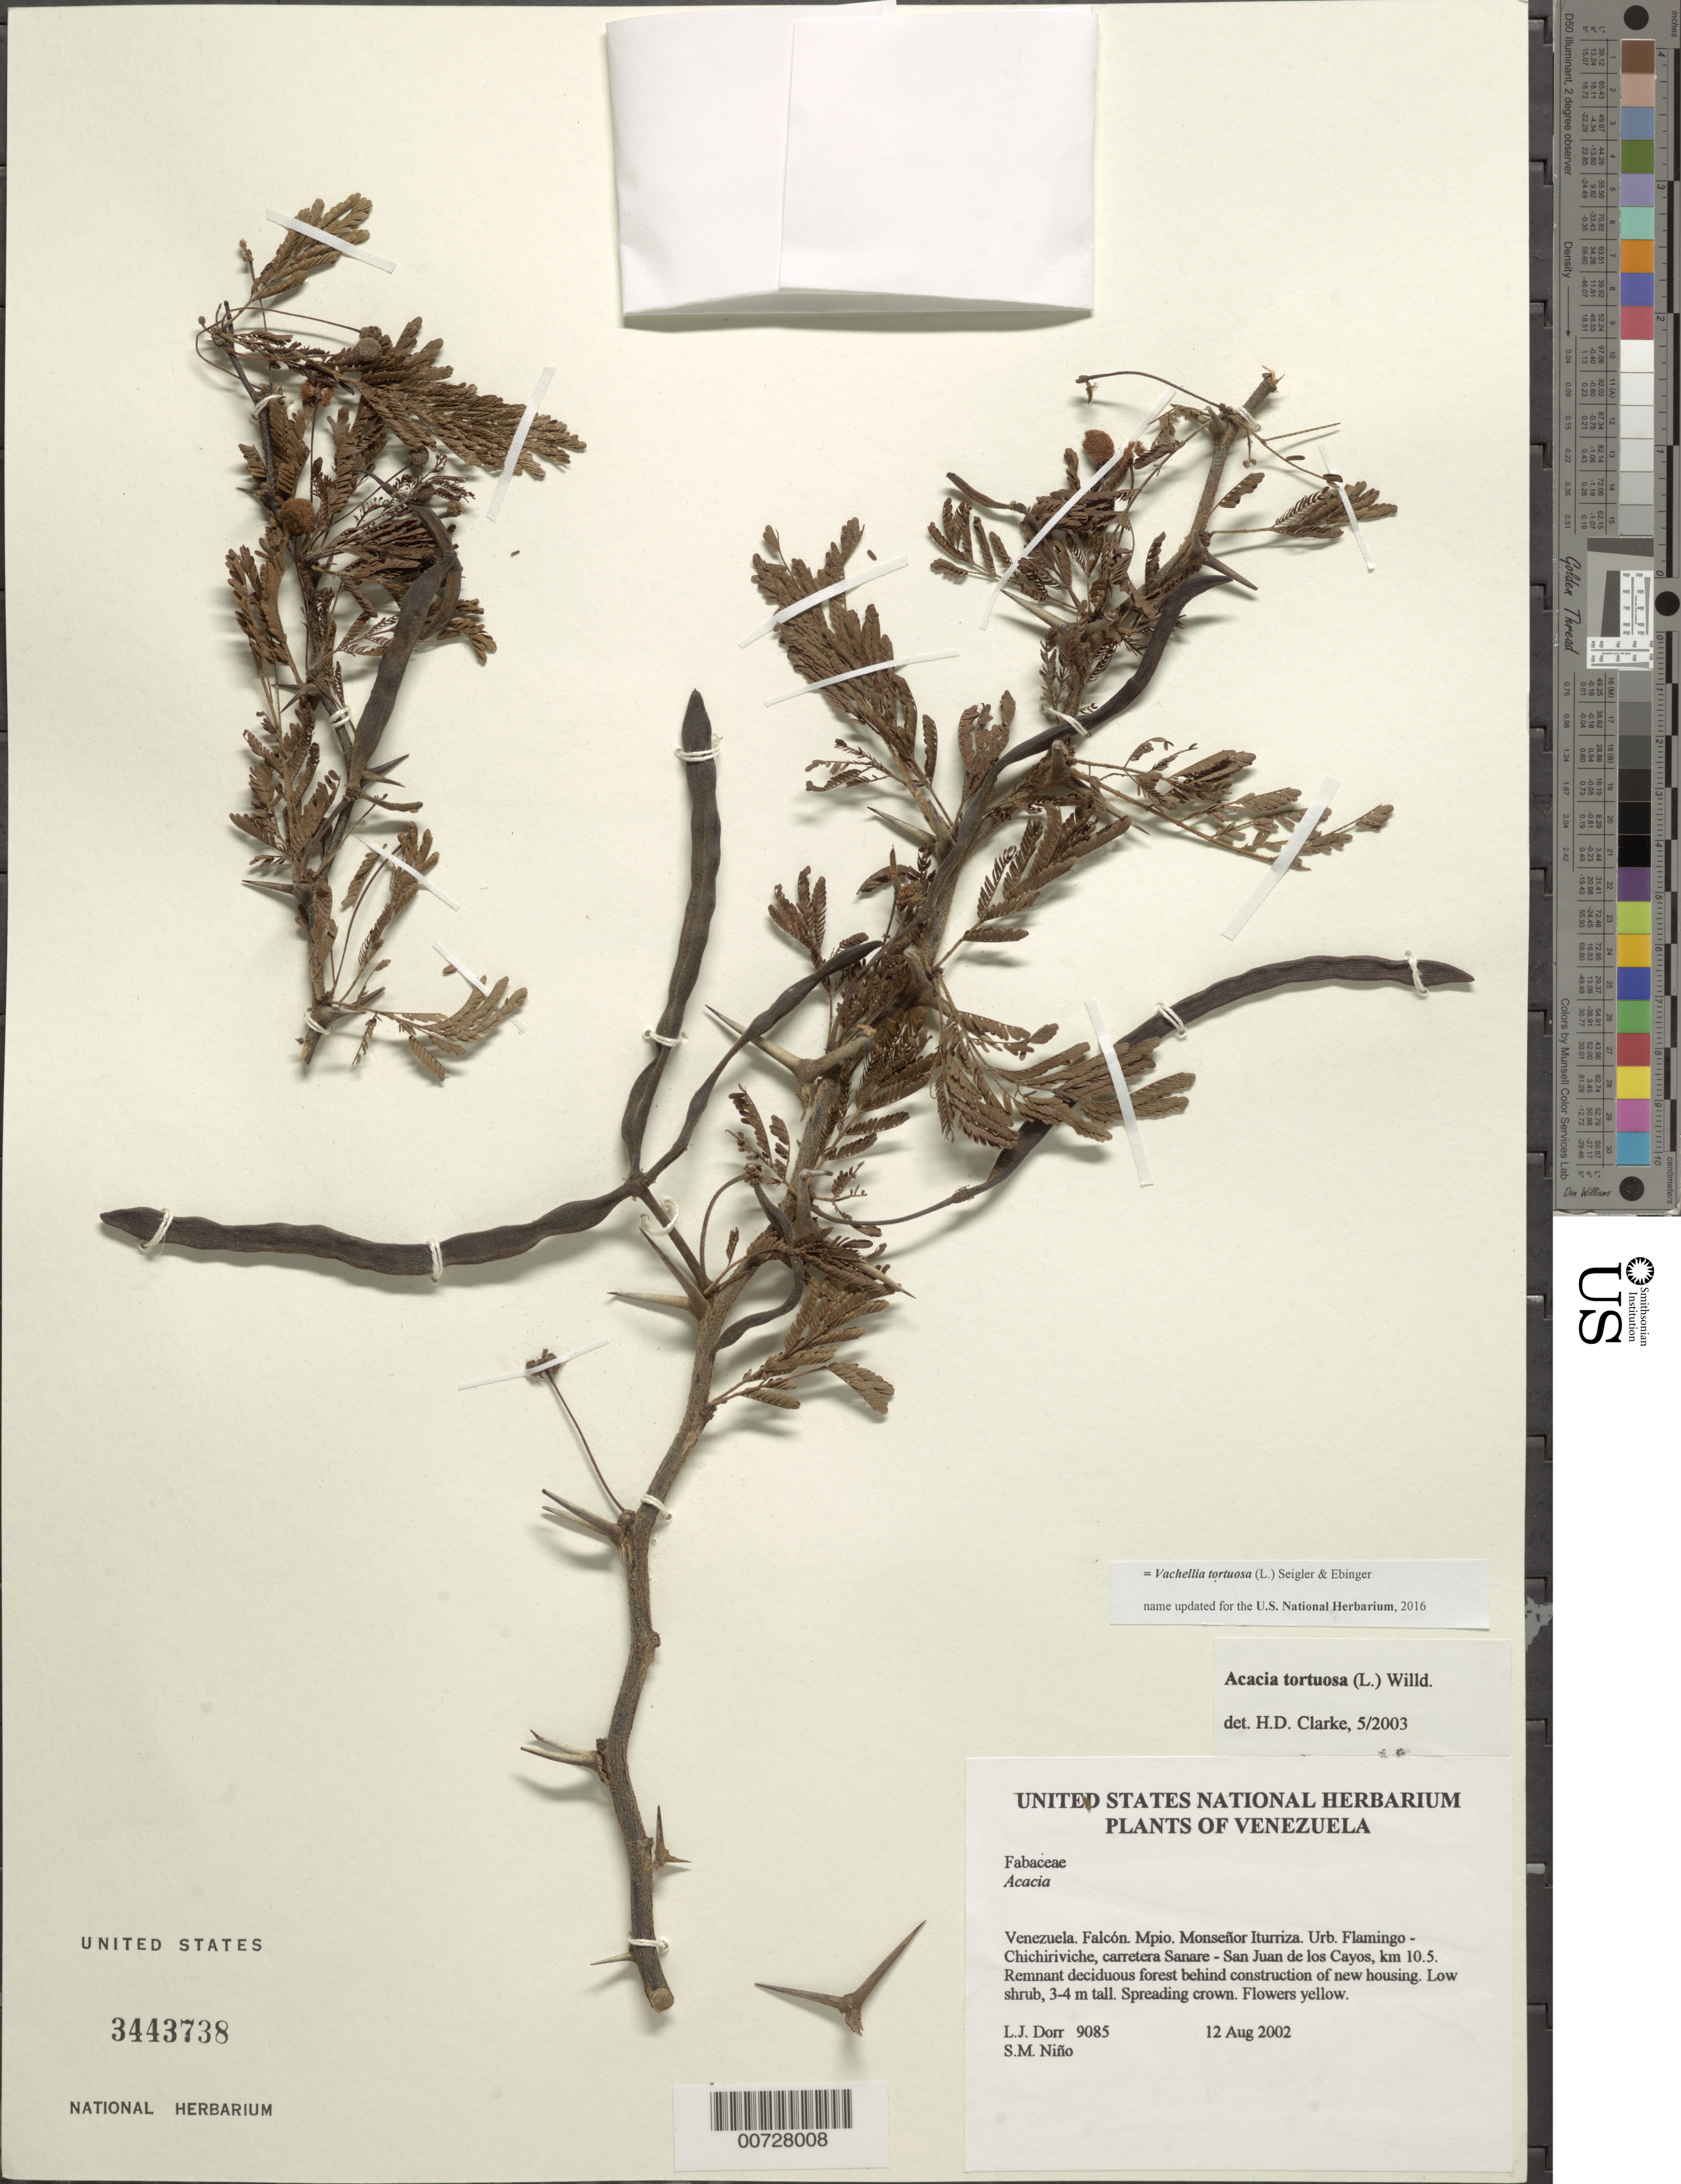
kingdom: Plantae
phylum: Tracheophyta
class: Magnoliopsida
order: Fabales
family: Fabaceae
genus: Vachellia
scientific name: Vachellia tortuosa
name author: (L.) Seigler & Ebinger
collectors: L. J. Dorr & S. M. Niño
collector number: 9085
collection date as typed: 12 Aug 2002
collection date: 2002-08-12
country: Venezuela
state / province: Falcón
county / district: Monseñor Iturriza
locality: Urb. Flamingo-Chichiriviche, carretera Sanare-San Juan de los Cayos, km 10.5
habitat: Remnant deciduous forest behind construction of new housing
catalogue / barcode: US 3443738